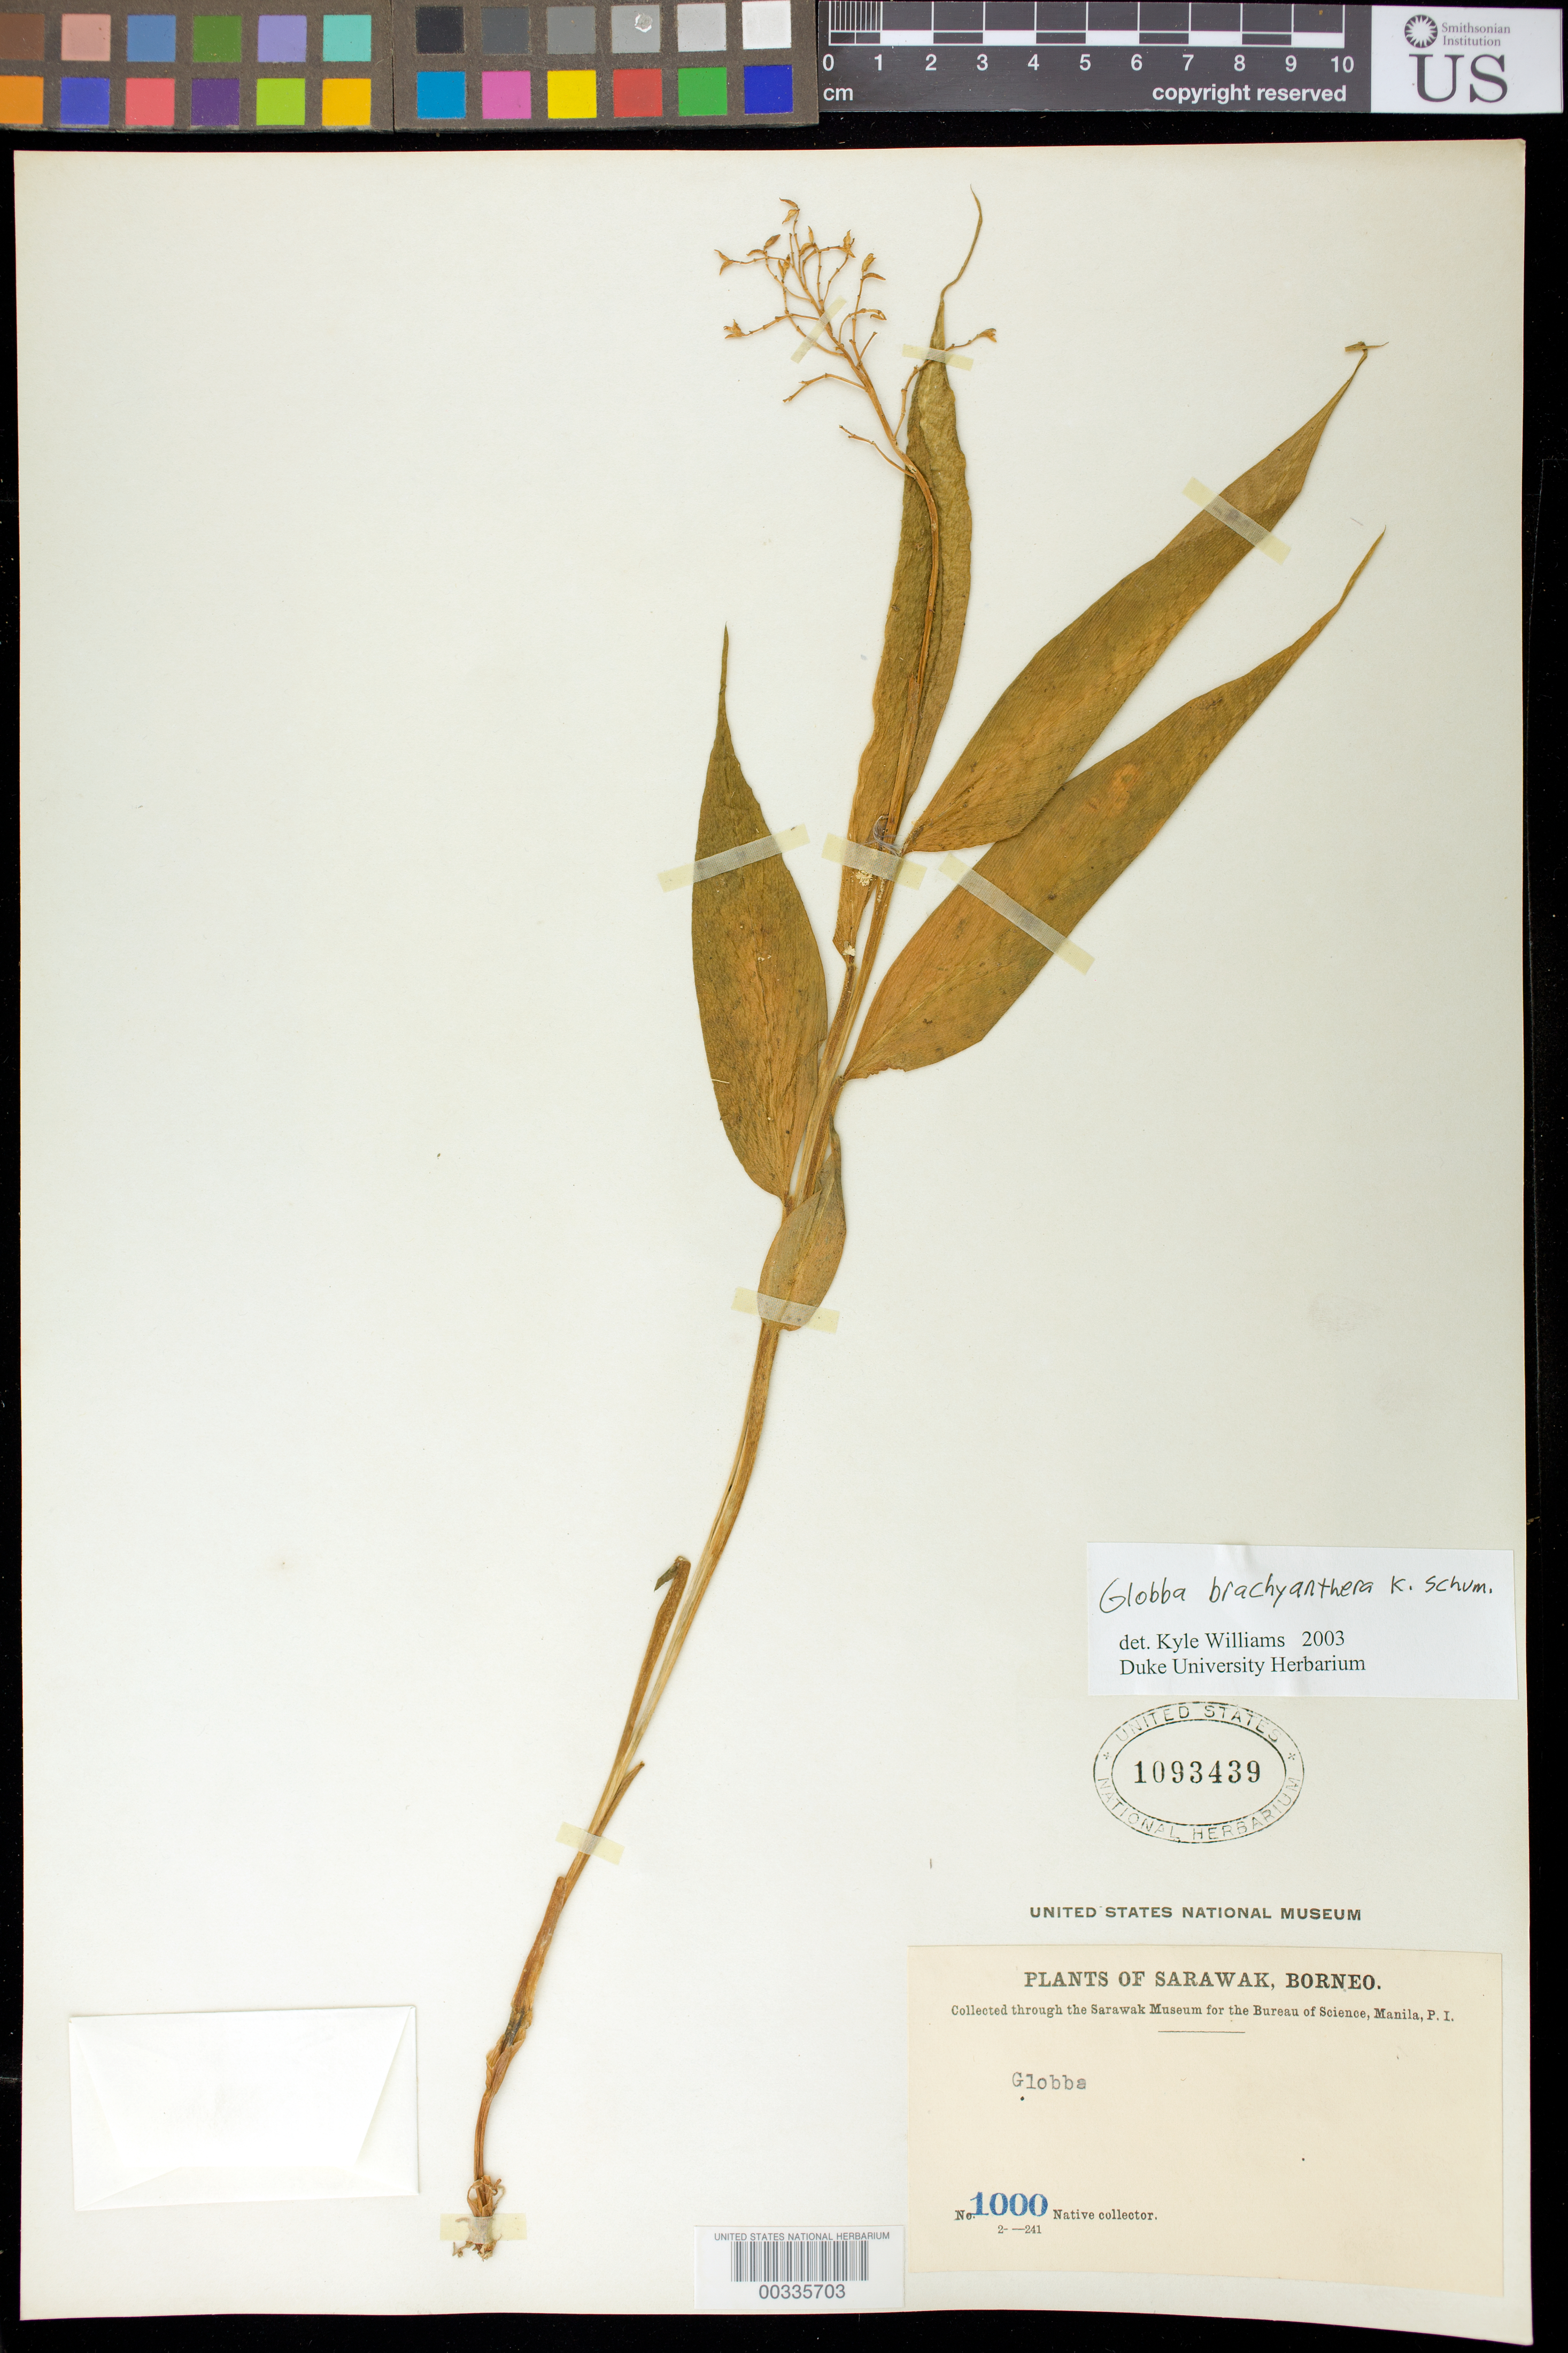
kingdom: Plantae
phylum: Tracheophyta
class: Liliopsida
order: Zingiberales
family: Zingiberaceae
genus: Globba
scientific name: Globba brachyanthera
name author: K. Schum.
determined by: Williams, K. J.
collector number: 1000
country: Malaysia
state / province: Sarawak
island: Borneo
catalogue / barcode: US 1093439